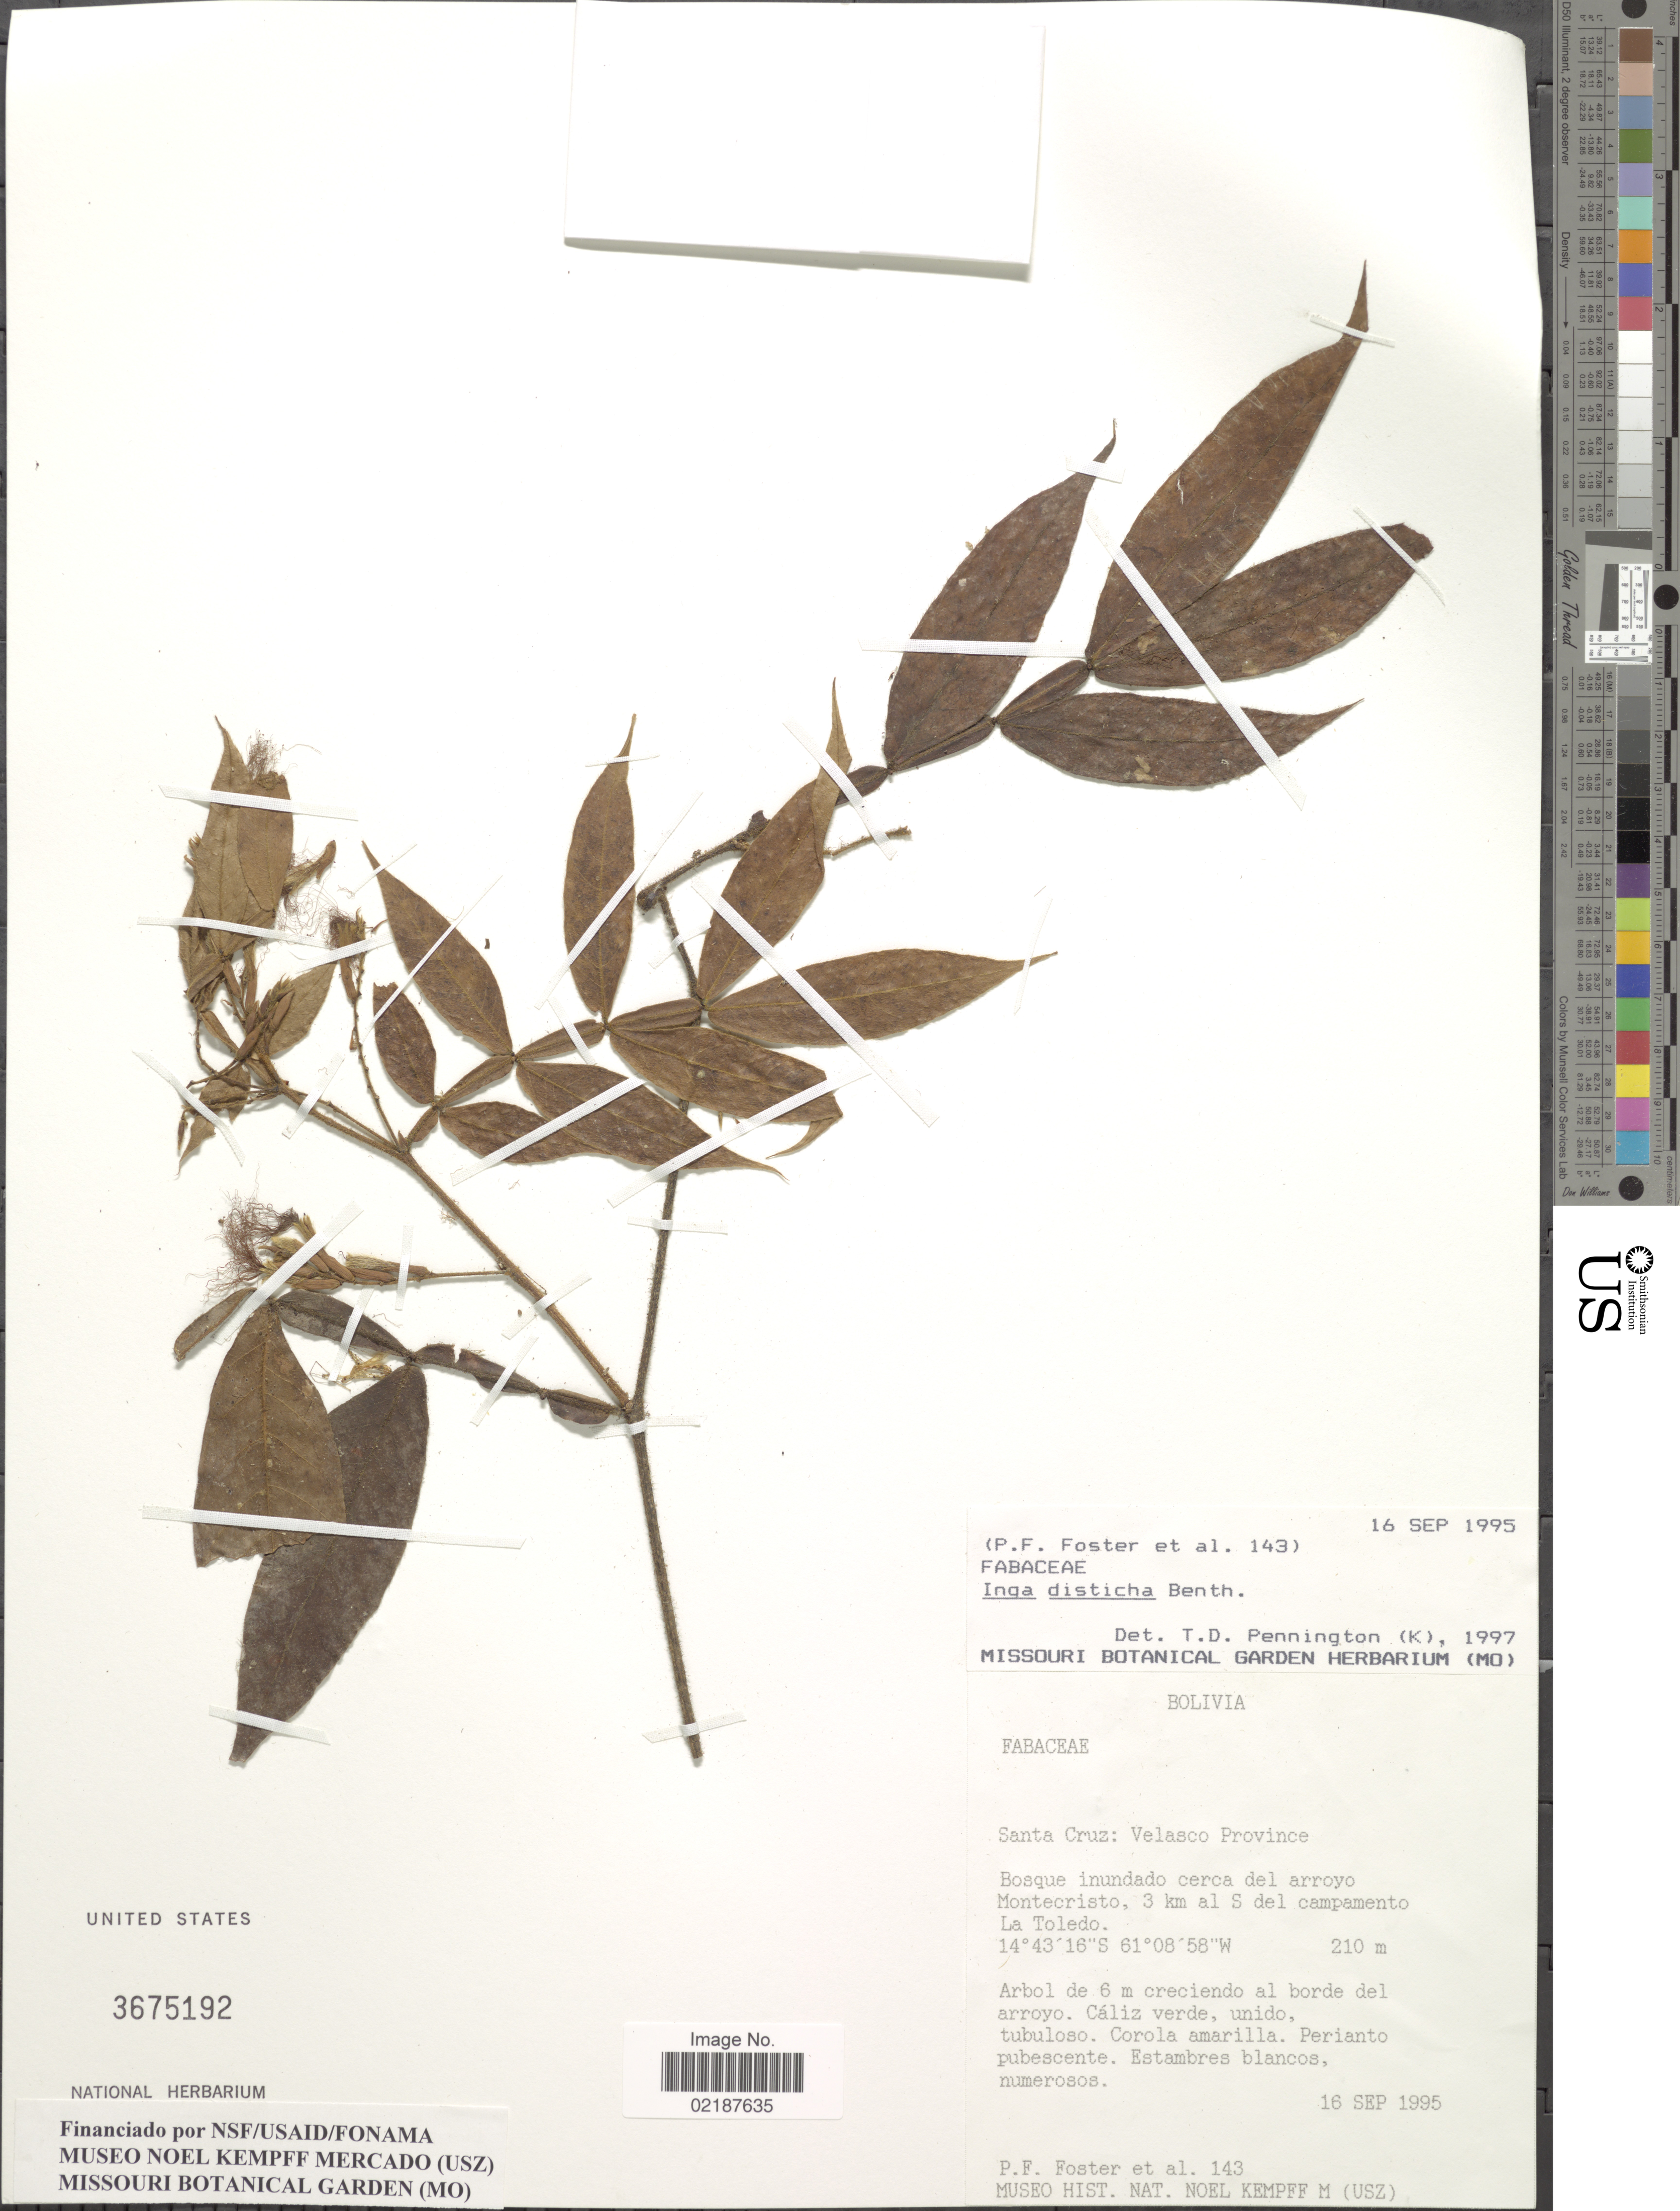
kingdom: Plantae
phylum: Tracheophyta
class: Magnoliopsida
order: Fabales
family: Fabaceae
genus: Inga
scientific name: Inga disticha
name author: Benth.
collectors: P. Foster & et al.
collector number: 143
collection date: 1995-09-16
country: Bolivia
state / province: Santa Cruz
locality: Velasco Province, Bosque inundado cerca del arroyo Montecristo, 3 km al S del campamento La Toledo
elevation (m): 210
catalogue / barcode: US 3675192